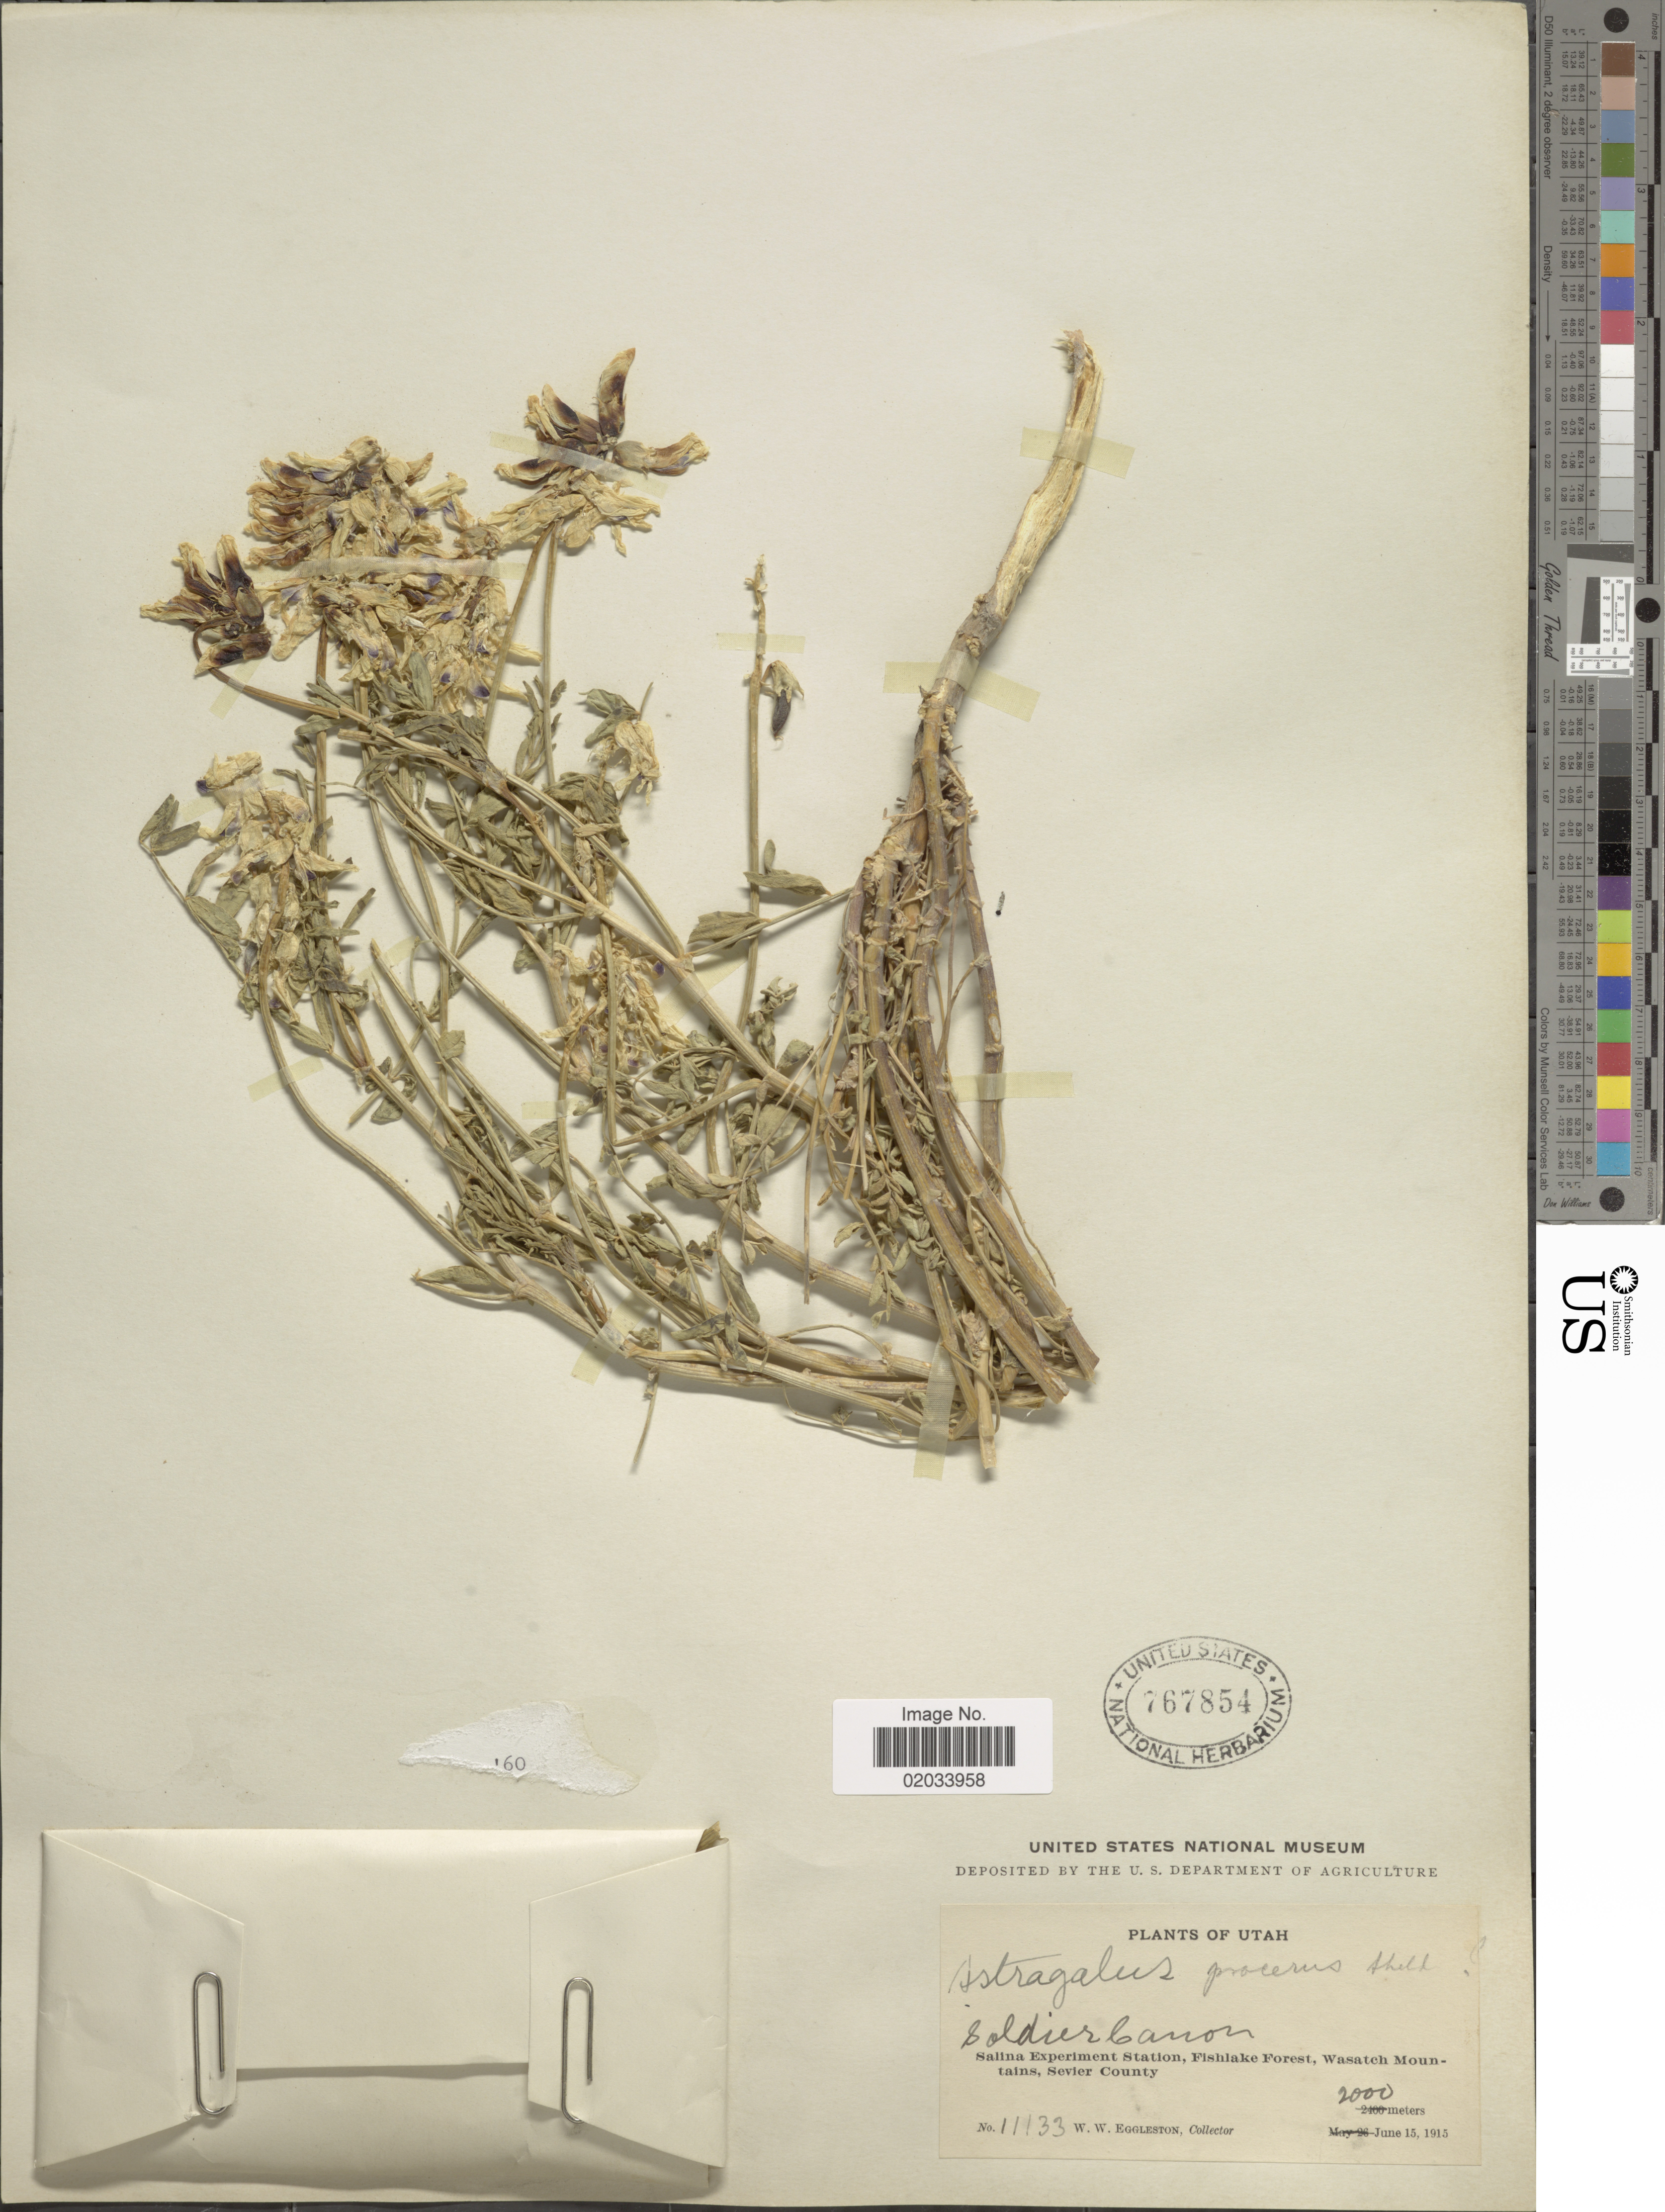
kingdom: Plantae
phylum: Tracheophyta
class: Magnoliopsida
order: Fabales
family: Fabaceae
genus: Astragalus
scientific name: Astragalus praelongus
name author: E. Sheld.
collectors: W. W. Eggleston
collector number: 11133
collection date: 1915-06-15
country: United States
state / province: Utah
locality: Soldier Canon. Salina Experiment Station, Fishlake Forest, Wasatch Mountains, Sevier County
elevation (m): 2000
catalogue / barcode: US 767854